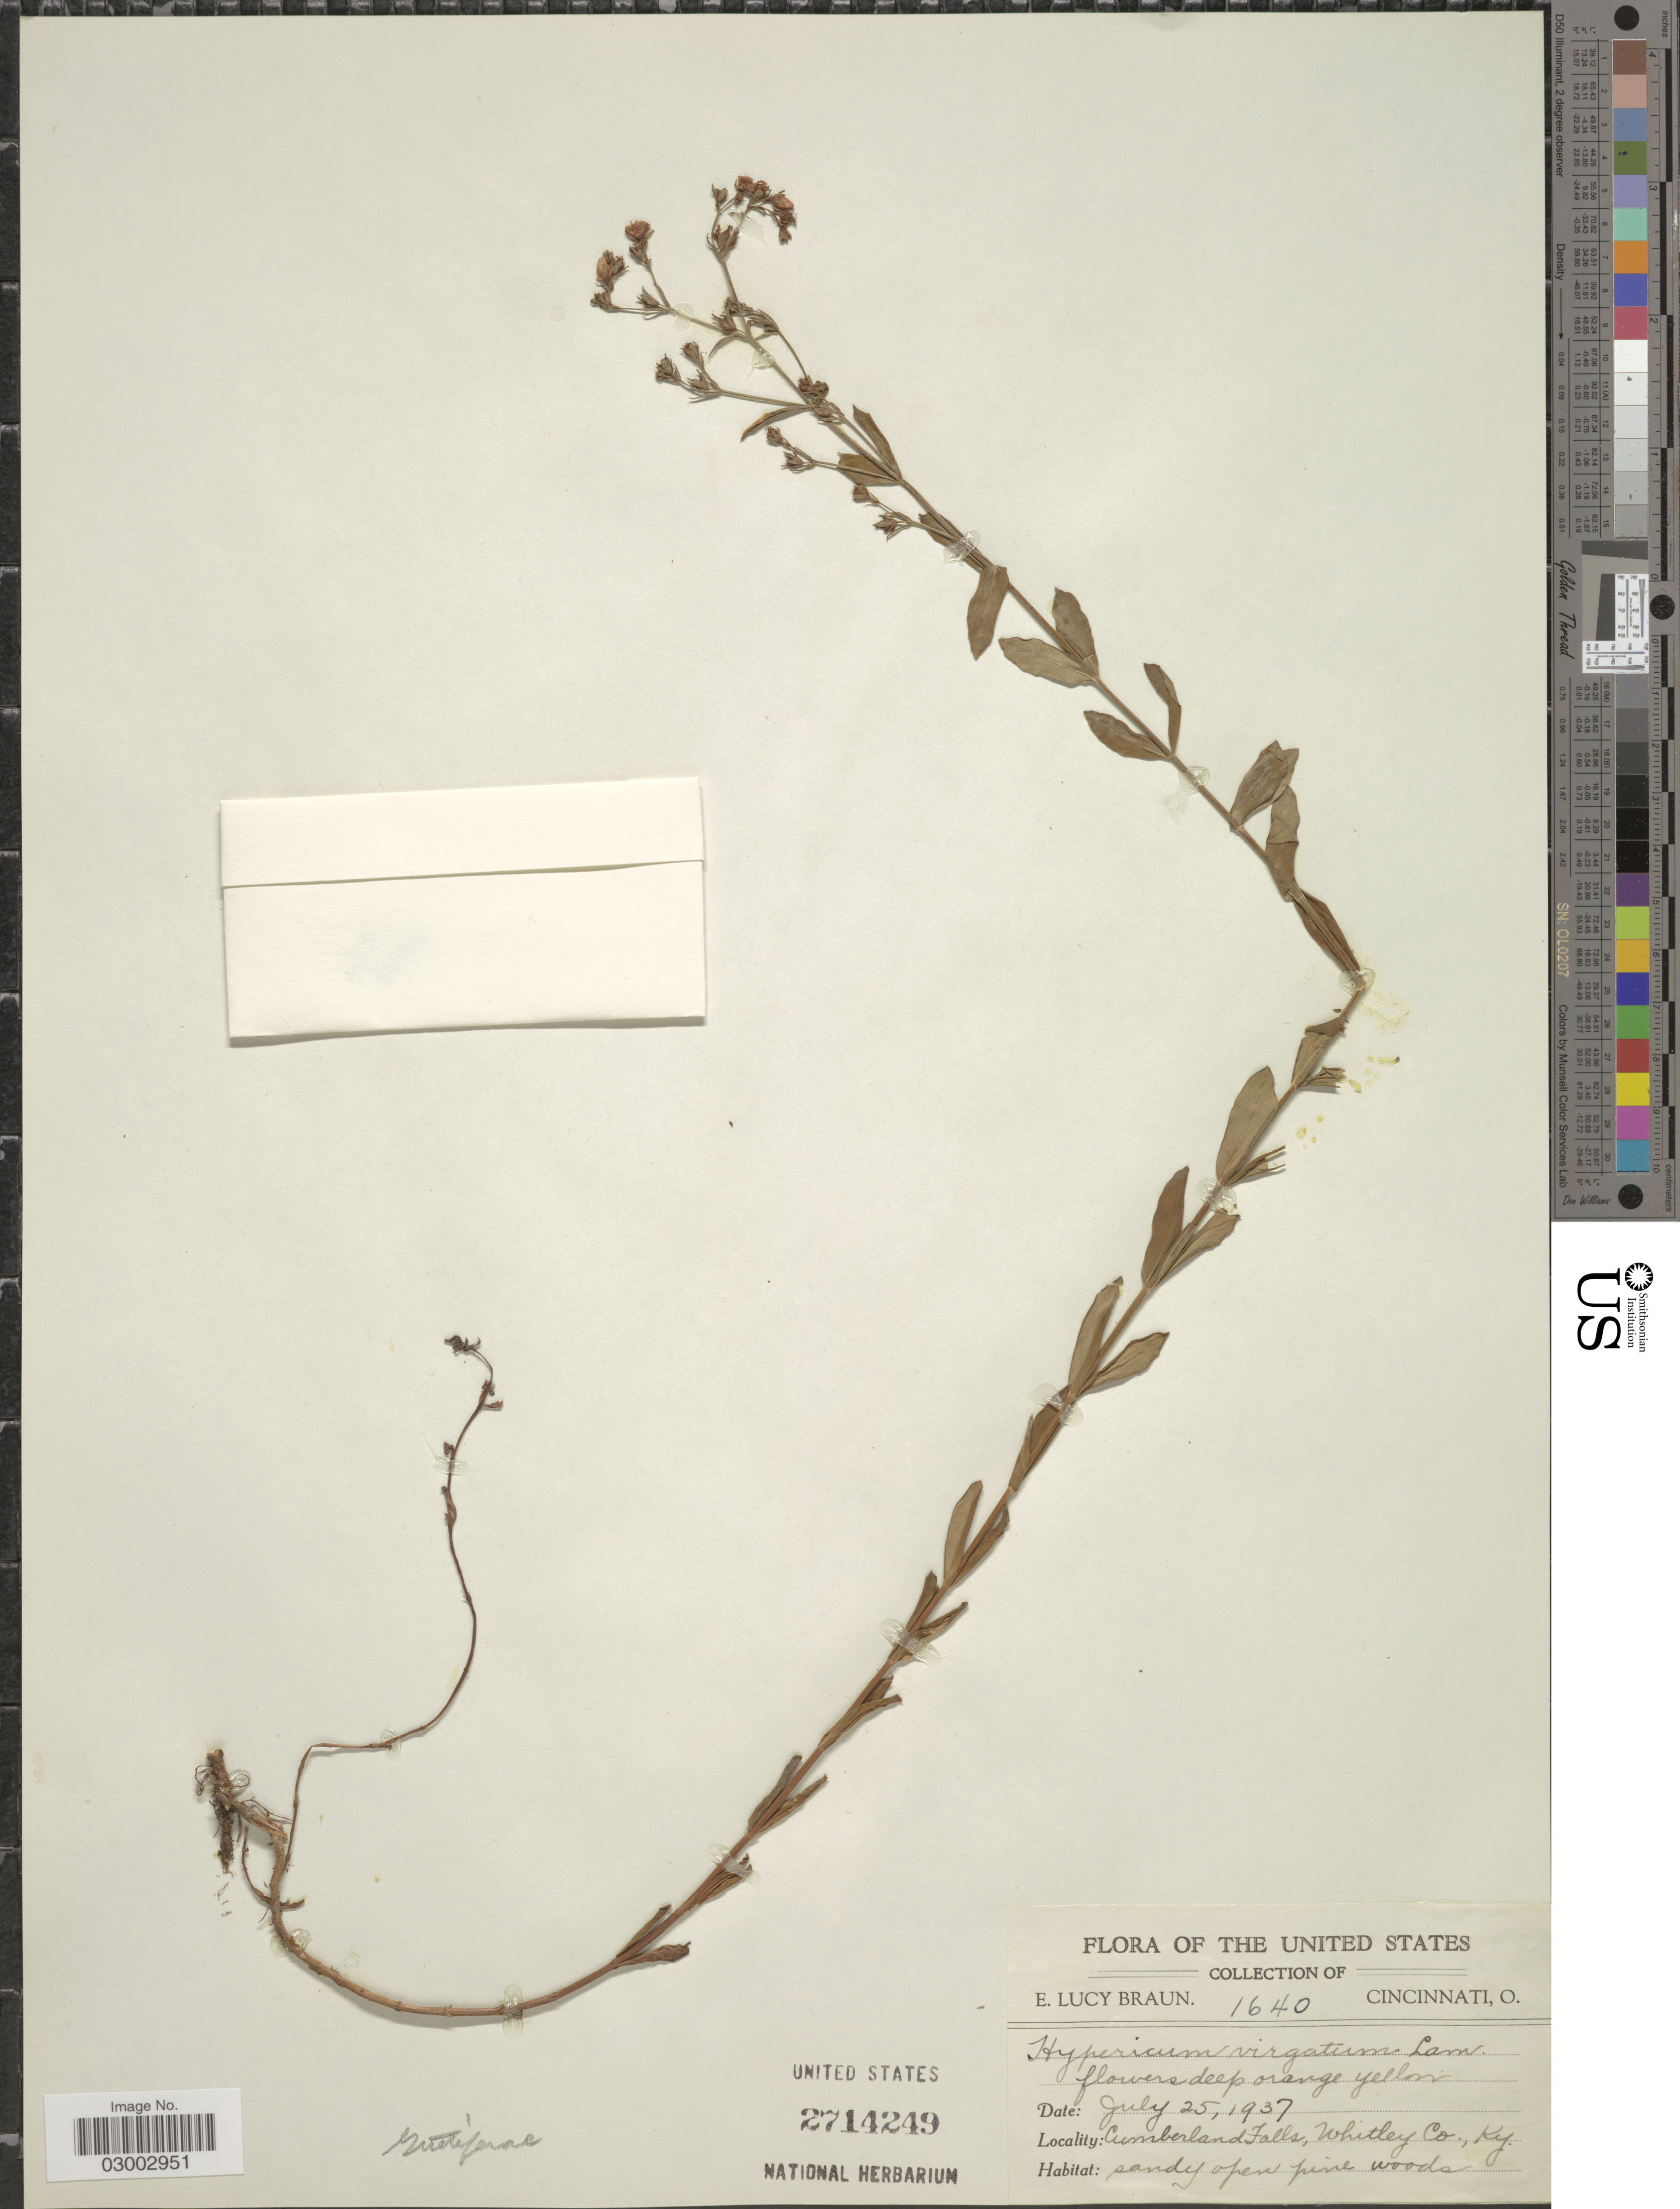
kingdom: Plantae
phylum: Tracheophyta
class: Magnoliopsida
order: Malpighiales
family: Hypericaceae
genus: Hypericum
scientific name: Hypericum virgatum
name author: Lam.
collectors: E. L. Braun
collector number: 1640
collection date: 1937-07-25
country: United States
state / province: Kentucky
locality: Cumberland Falls, Whitley Co., Ky.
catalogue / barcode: US 2714249